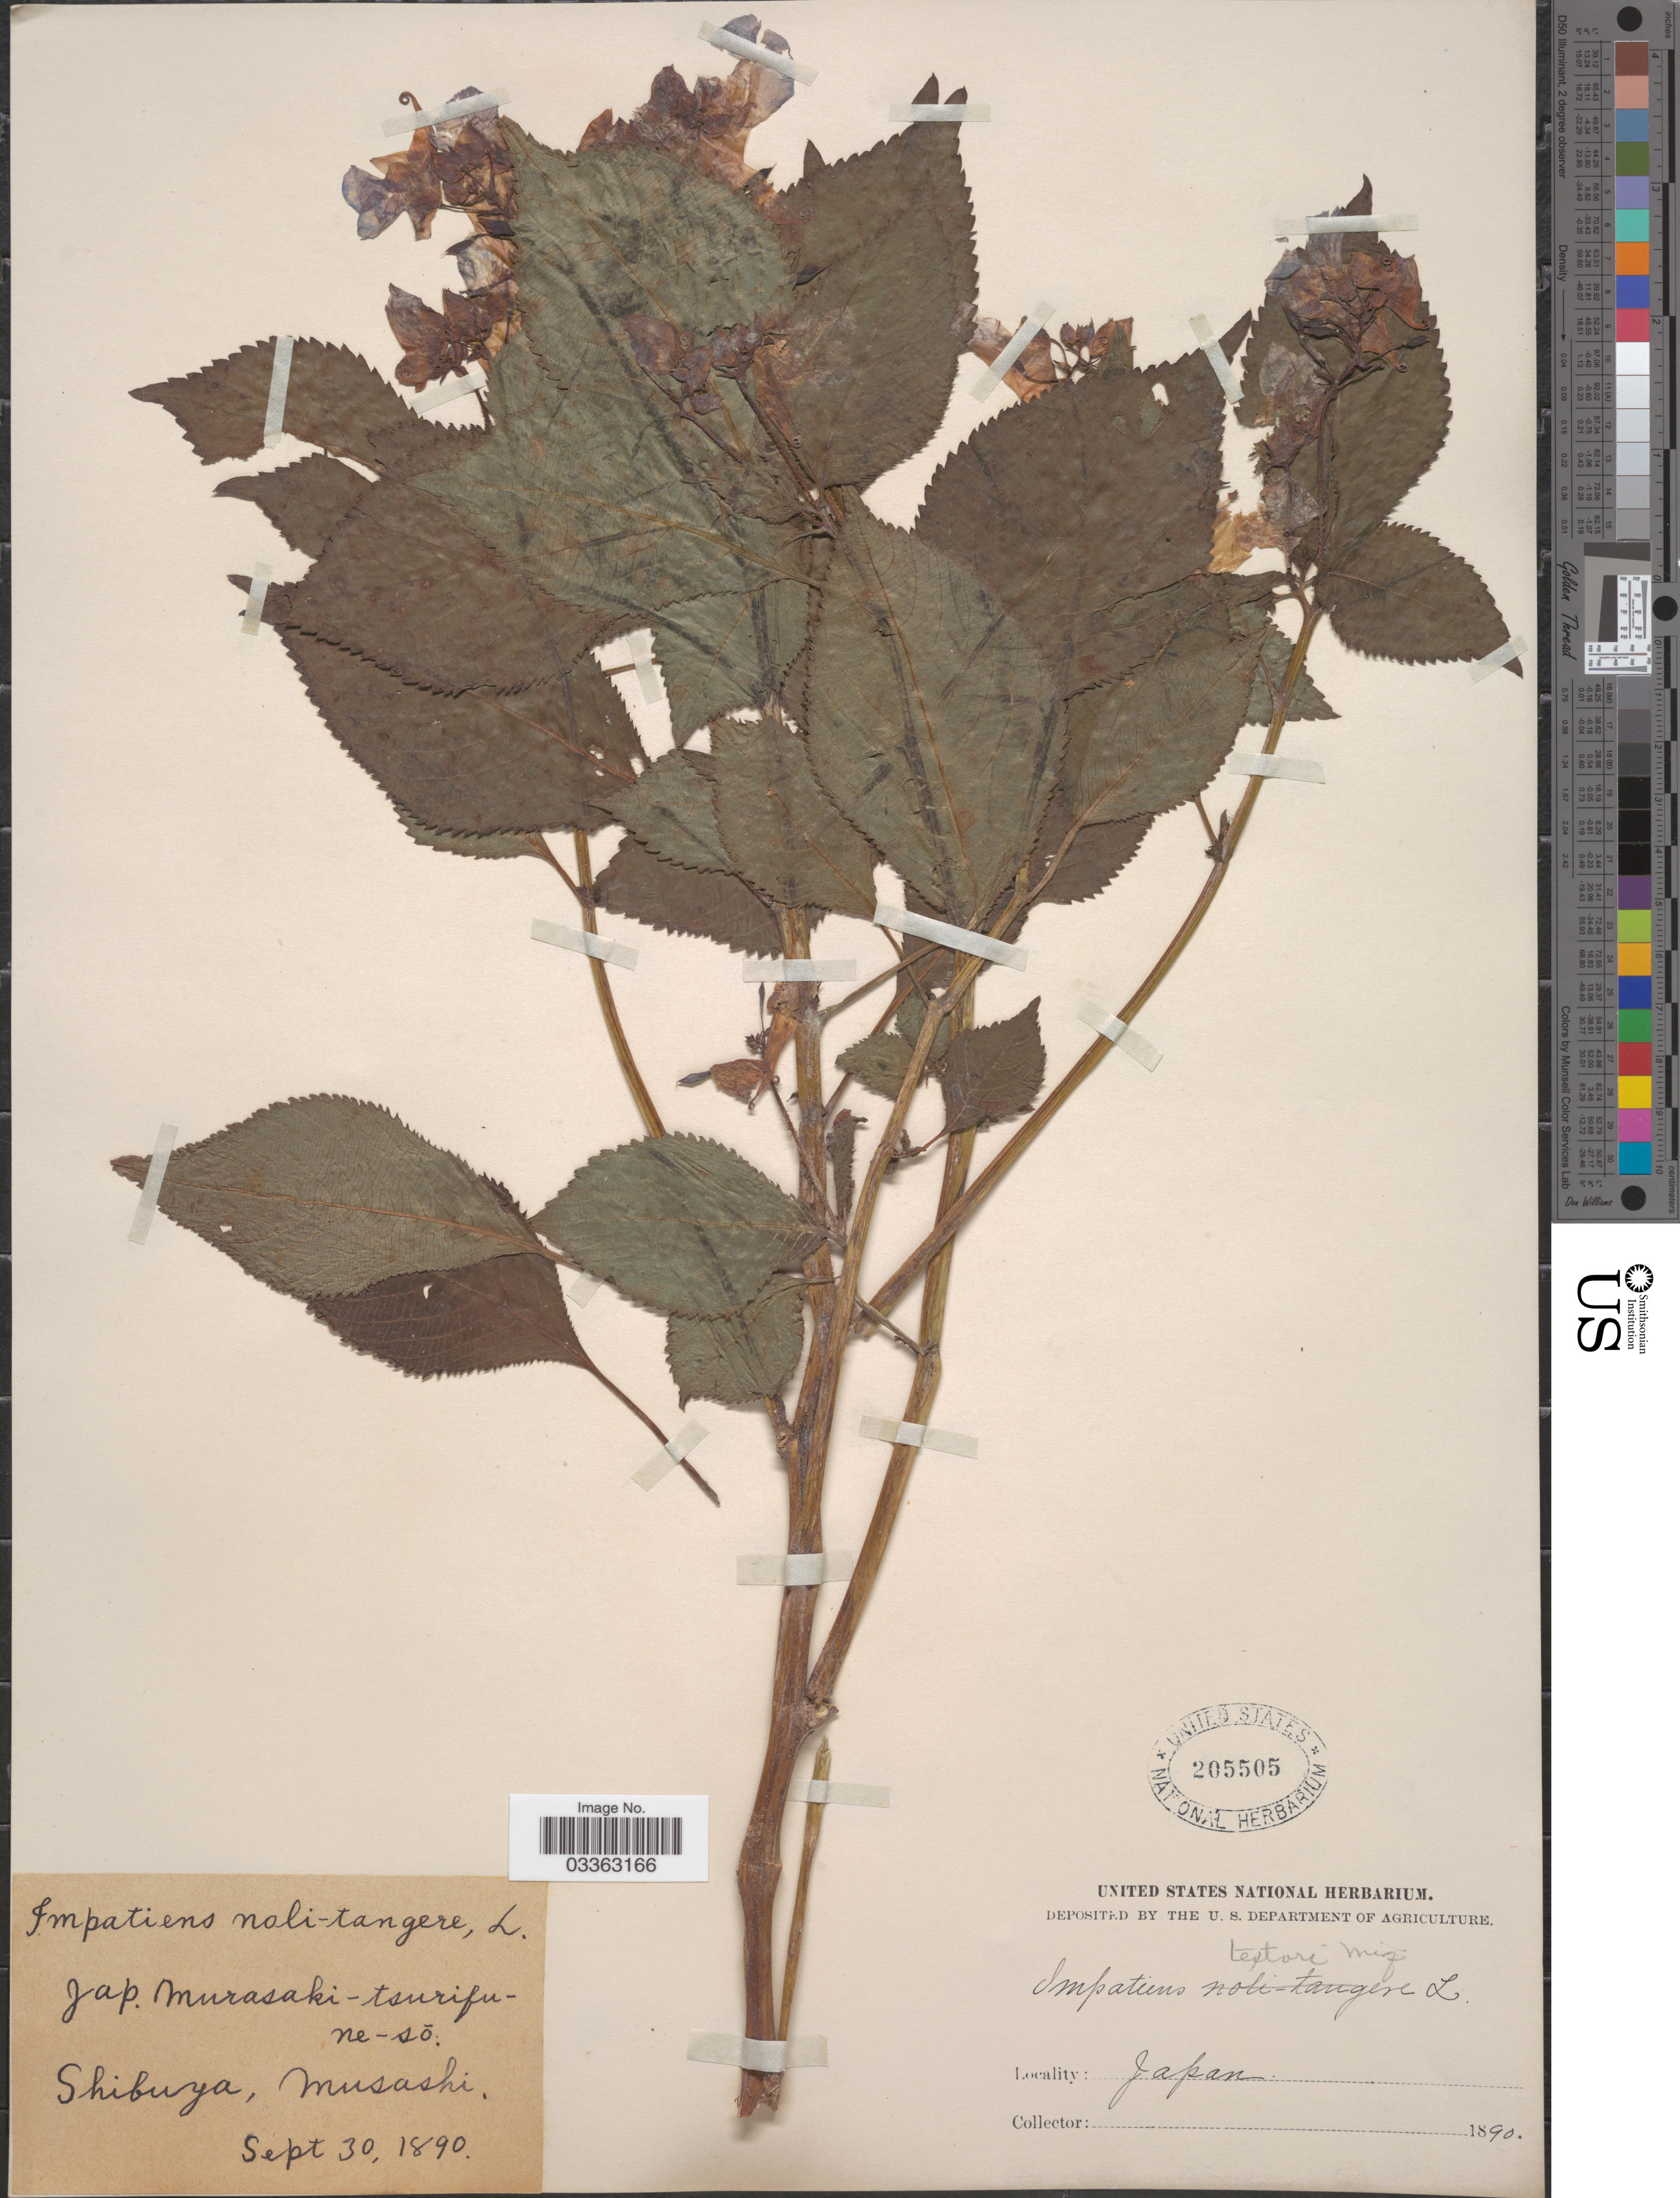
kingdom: Plantae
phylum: Tracheophyta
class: Magnoliopsida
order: Ericales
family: Balsaminaceae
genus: Impatiens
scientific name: Impatiens textorii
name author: Miq.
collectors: ex herb. United States National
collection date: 1890-09-30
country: Japan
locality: Shibuya, Musashi.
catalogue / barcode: US 205505